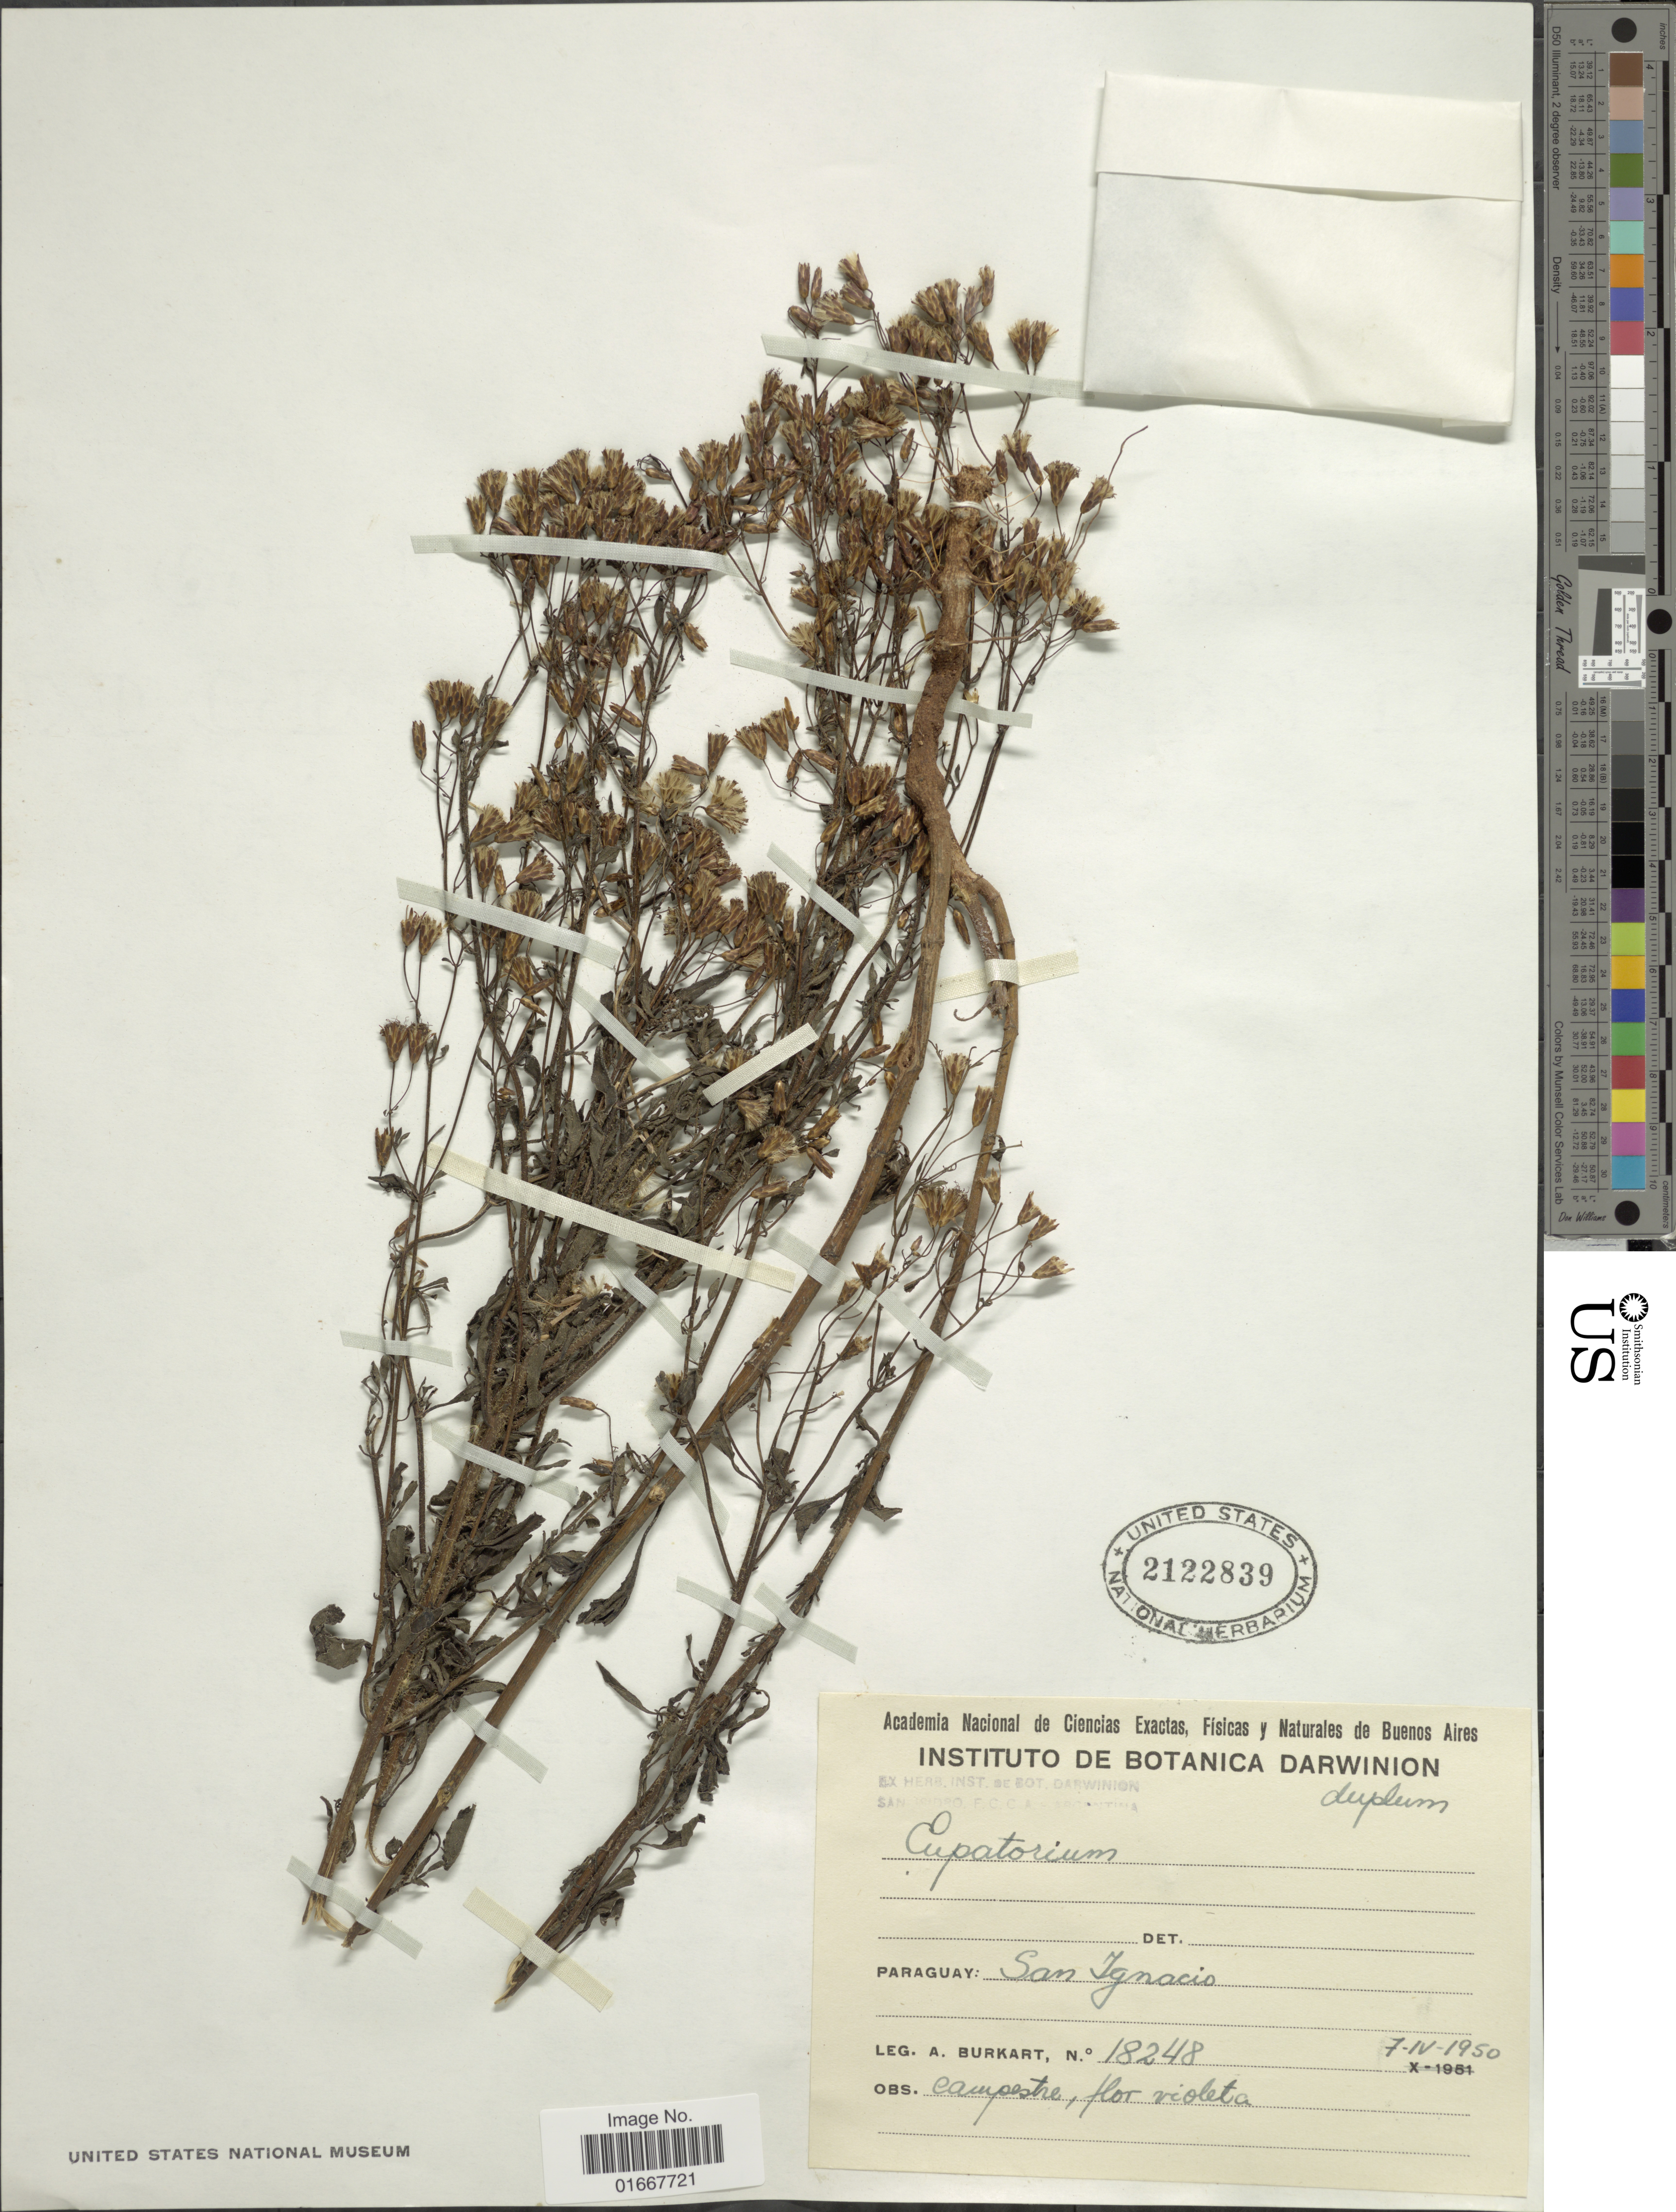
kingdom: Plantae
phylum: Tracheophyta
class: Magnoliopsida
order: Asterales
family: Asteraceae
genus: Chromolaena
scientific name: Chromolaena verbenacea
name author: (DC.) R.M. King & H. Rob.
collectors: A. E. Burkart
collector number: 18248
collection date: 1950-04-07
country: Paraguay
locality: San Ignacio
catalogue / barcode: US 2122839